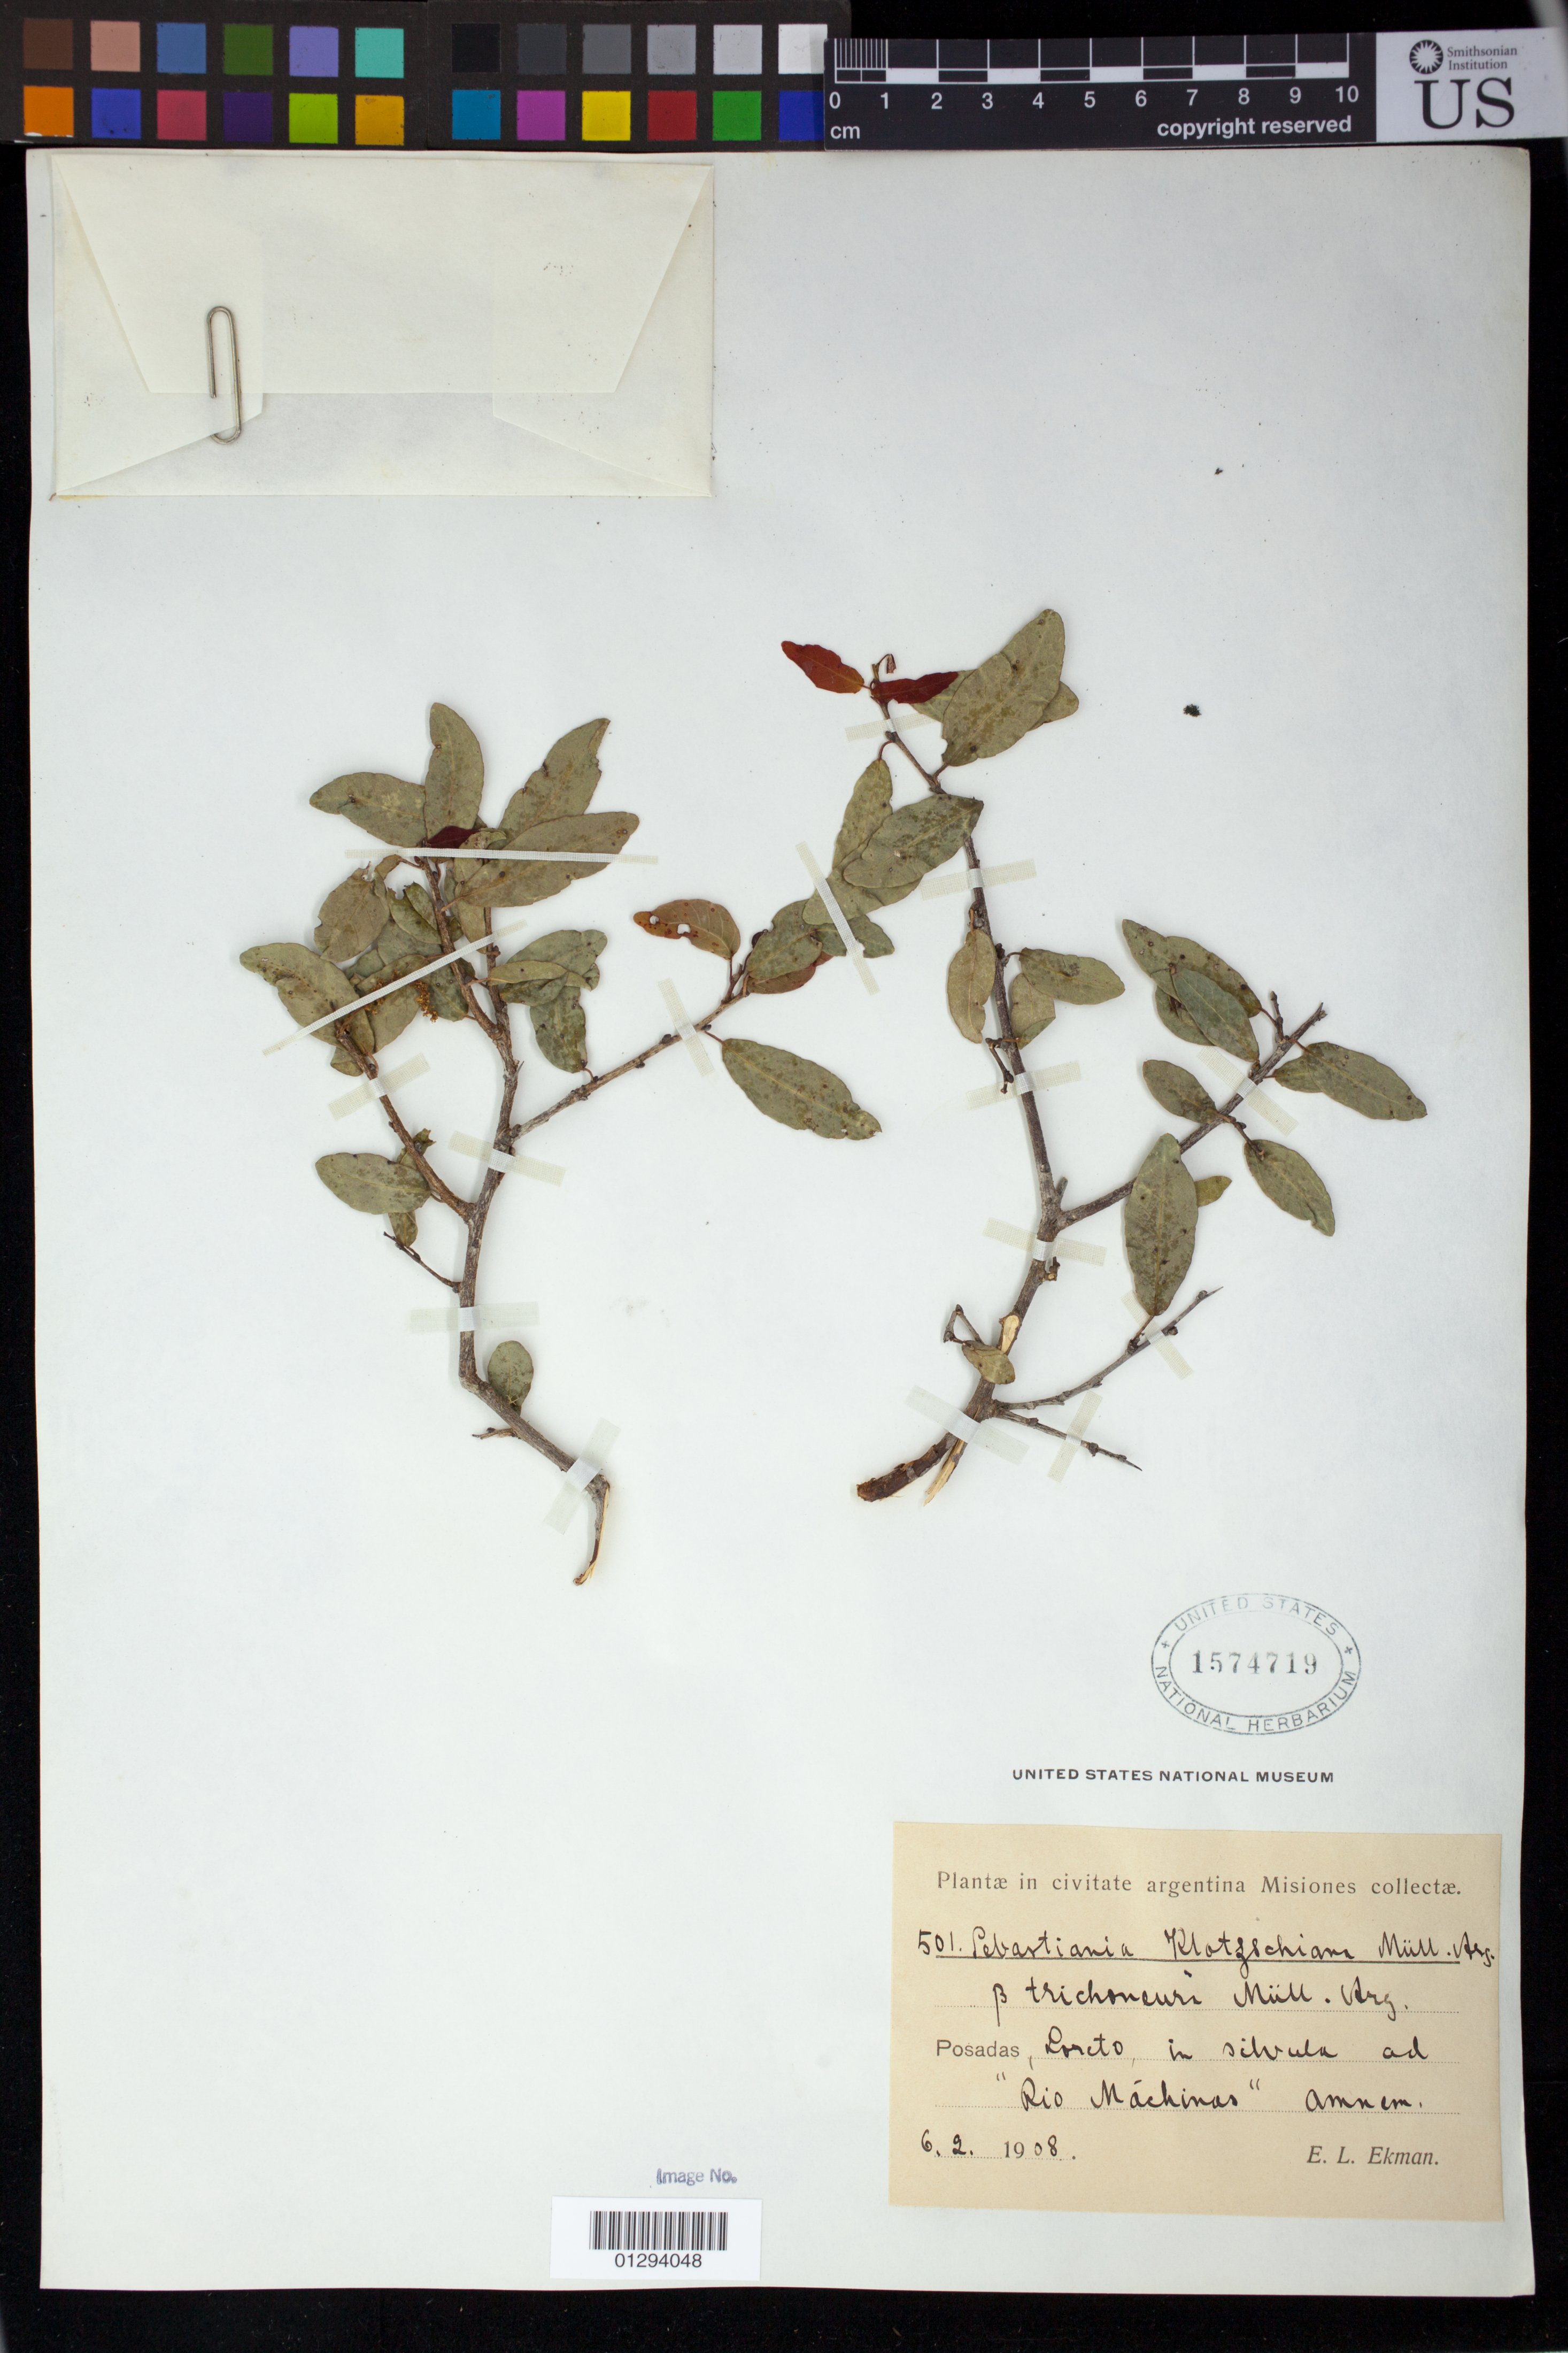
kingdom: Plantae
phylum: Tracheophyta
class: Magnoliopsida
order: Malpighiales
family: Euphorbiaceae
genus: Sebastiania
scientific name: Sebastiania commersoniana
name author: (Baill.) L.B. Sm. & Downs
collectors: E. L. Ekman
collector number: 501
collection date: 1908-02-06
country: Argentina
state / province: Misiones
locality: Posadas, Loreto, "Rio Machinas" Amnem.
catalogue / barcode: US 1574719